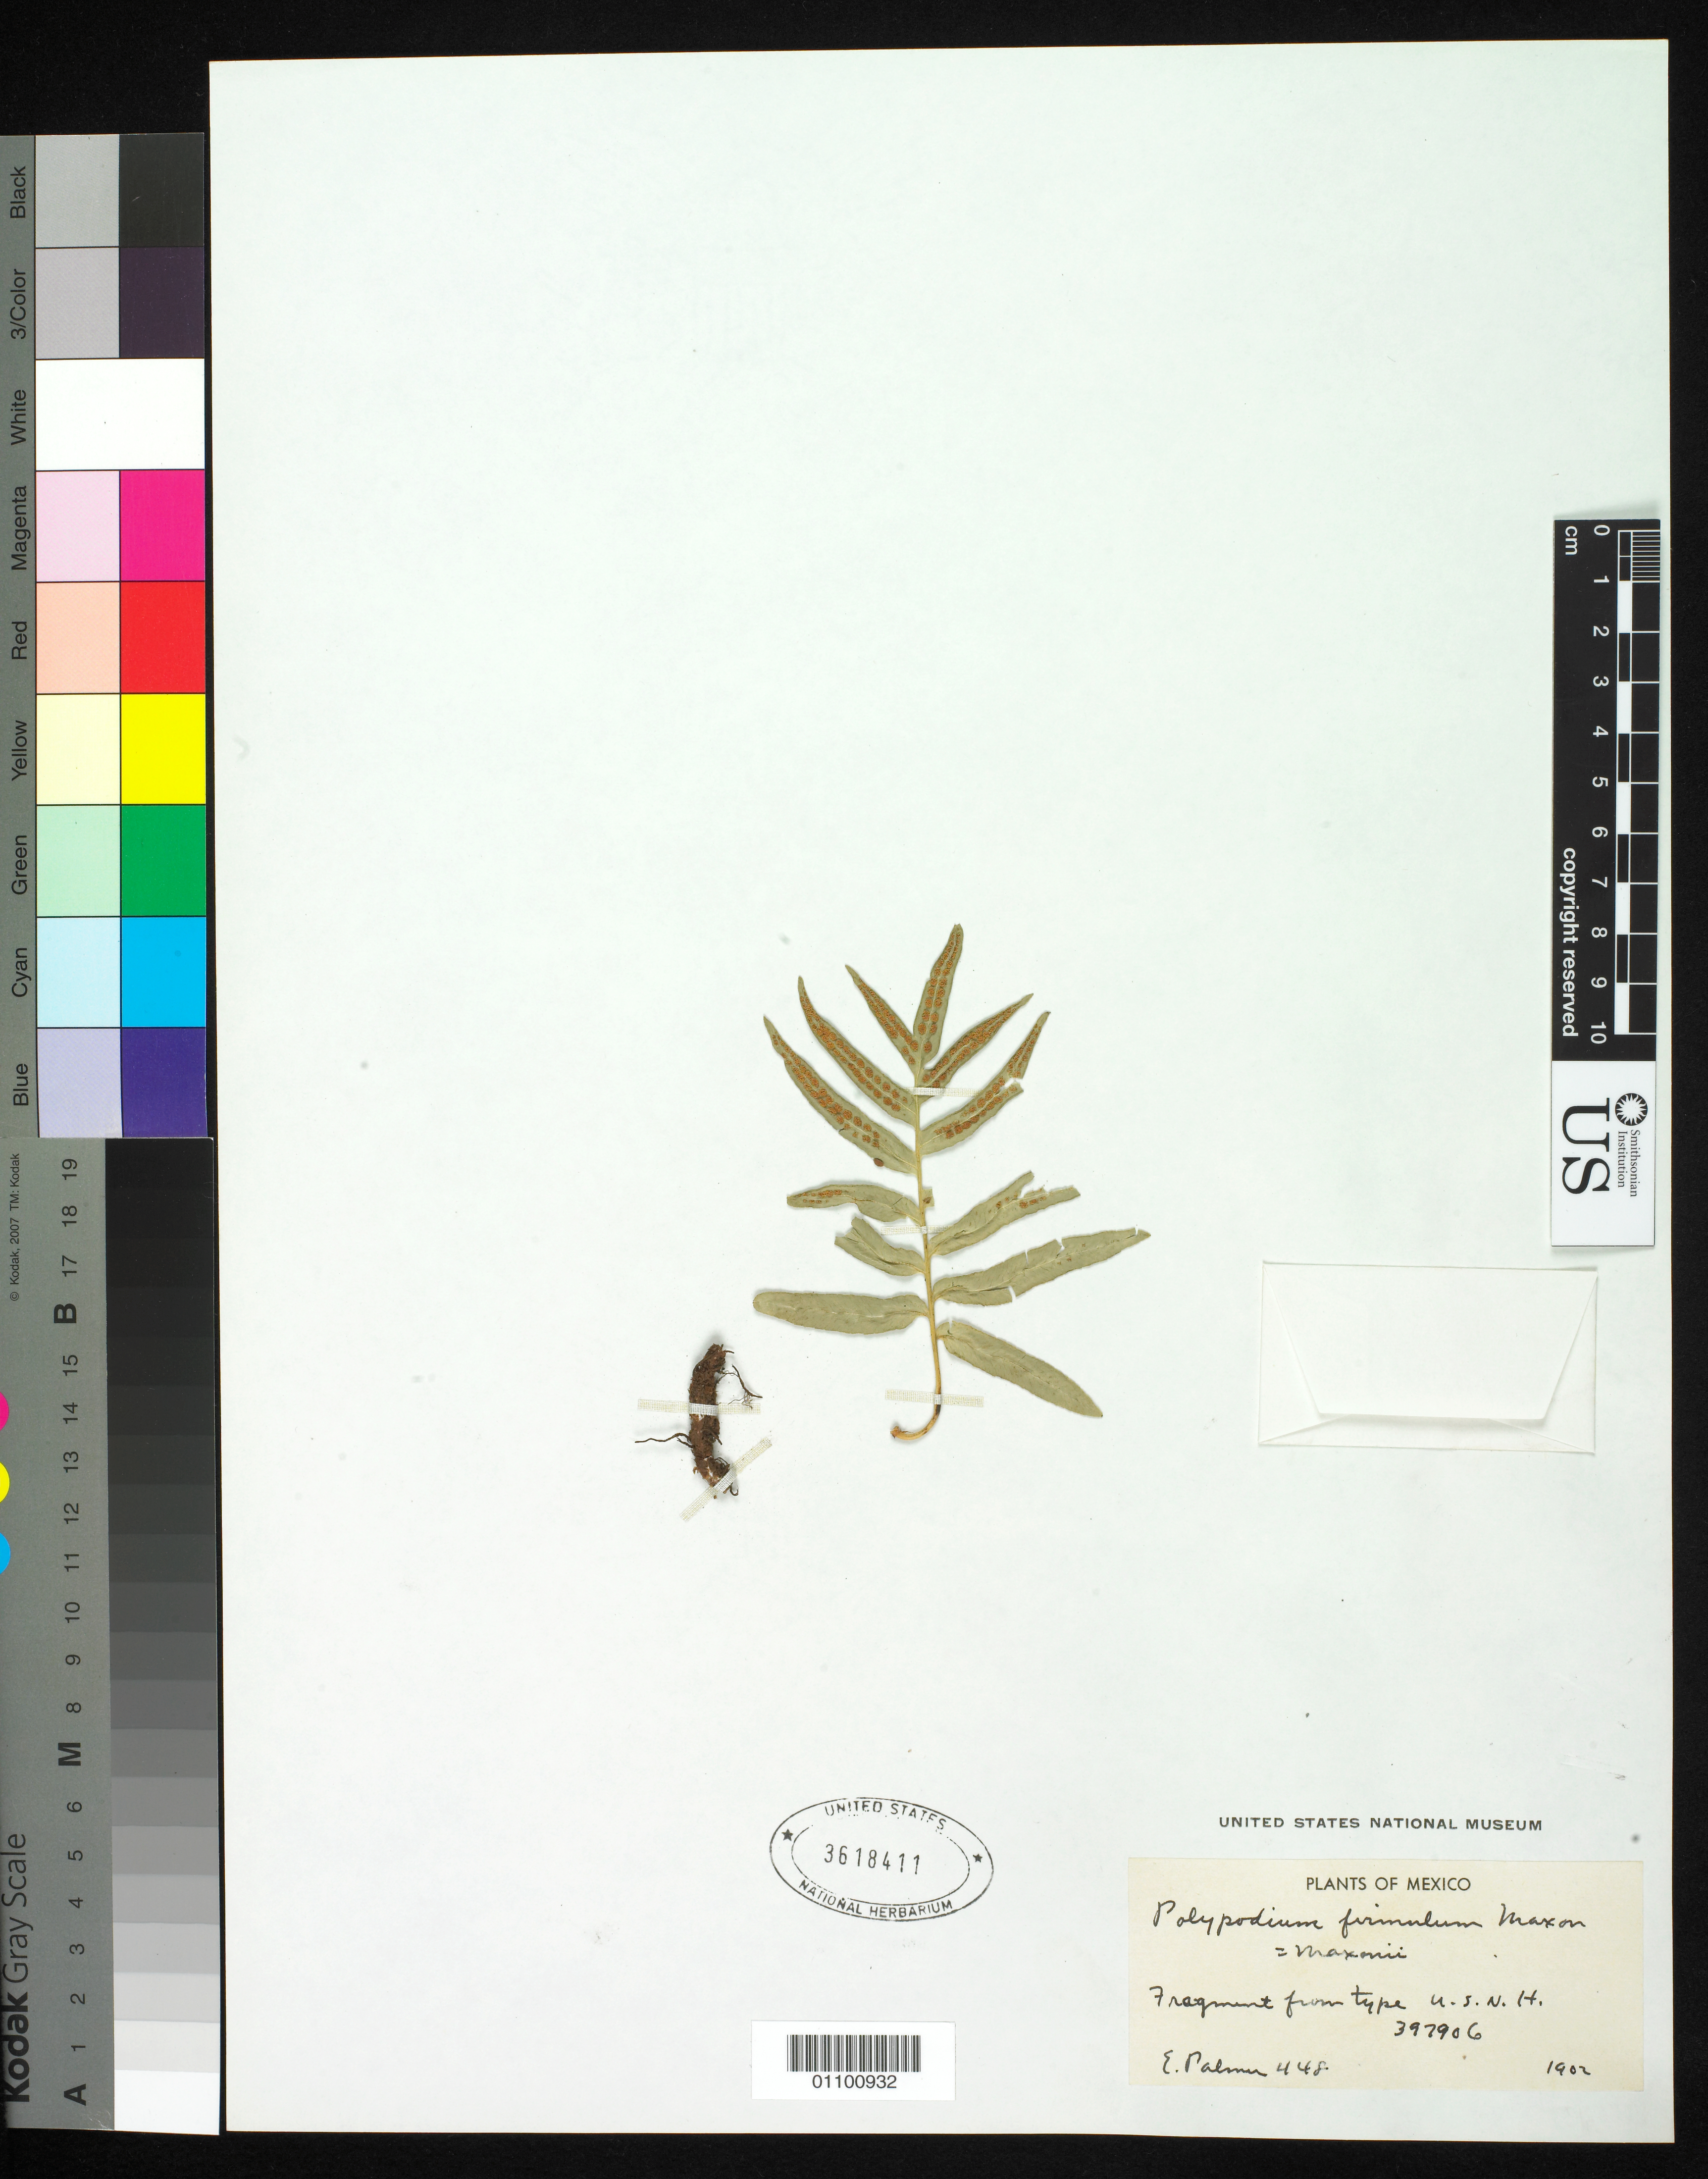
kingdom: Plantae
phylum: Tracheophyta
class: Polypodiopsida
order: Polypodiales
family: Polypodiaceae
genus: Polypodium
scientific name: Polypodium firmulum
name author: Maxon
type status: Isotype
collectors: E. Palmer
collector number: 448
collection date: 1902-09-28/1902-10-03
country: Mexico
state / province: San Luis Potosi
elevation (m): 2438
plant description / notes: Fragments from type USNH 397906.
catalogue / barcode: US 3618411